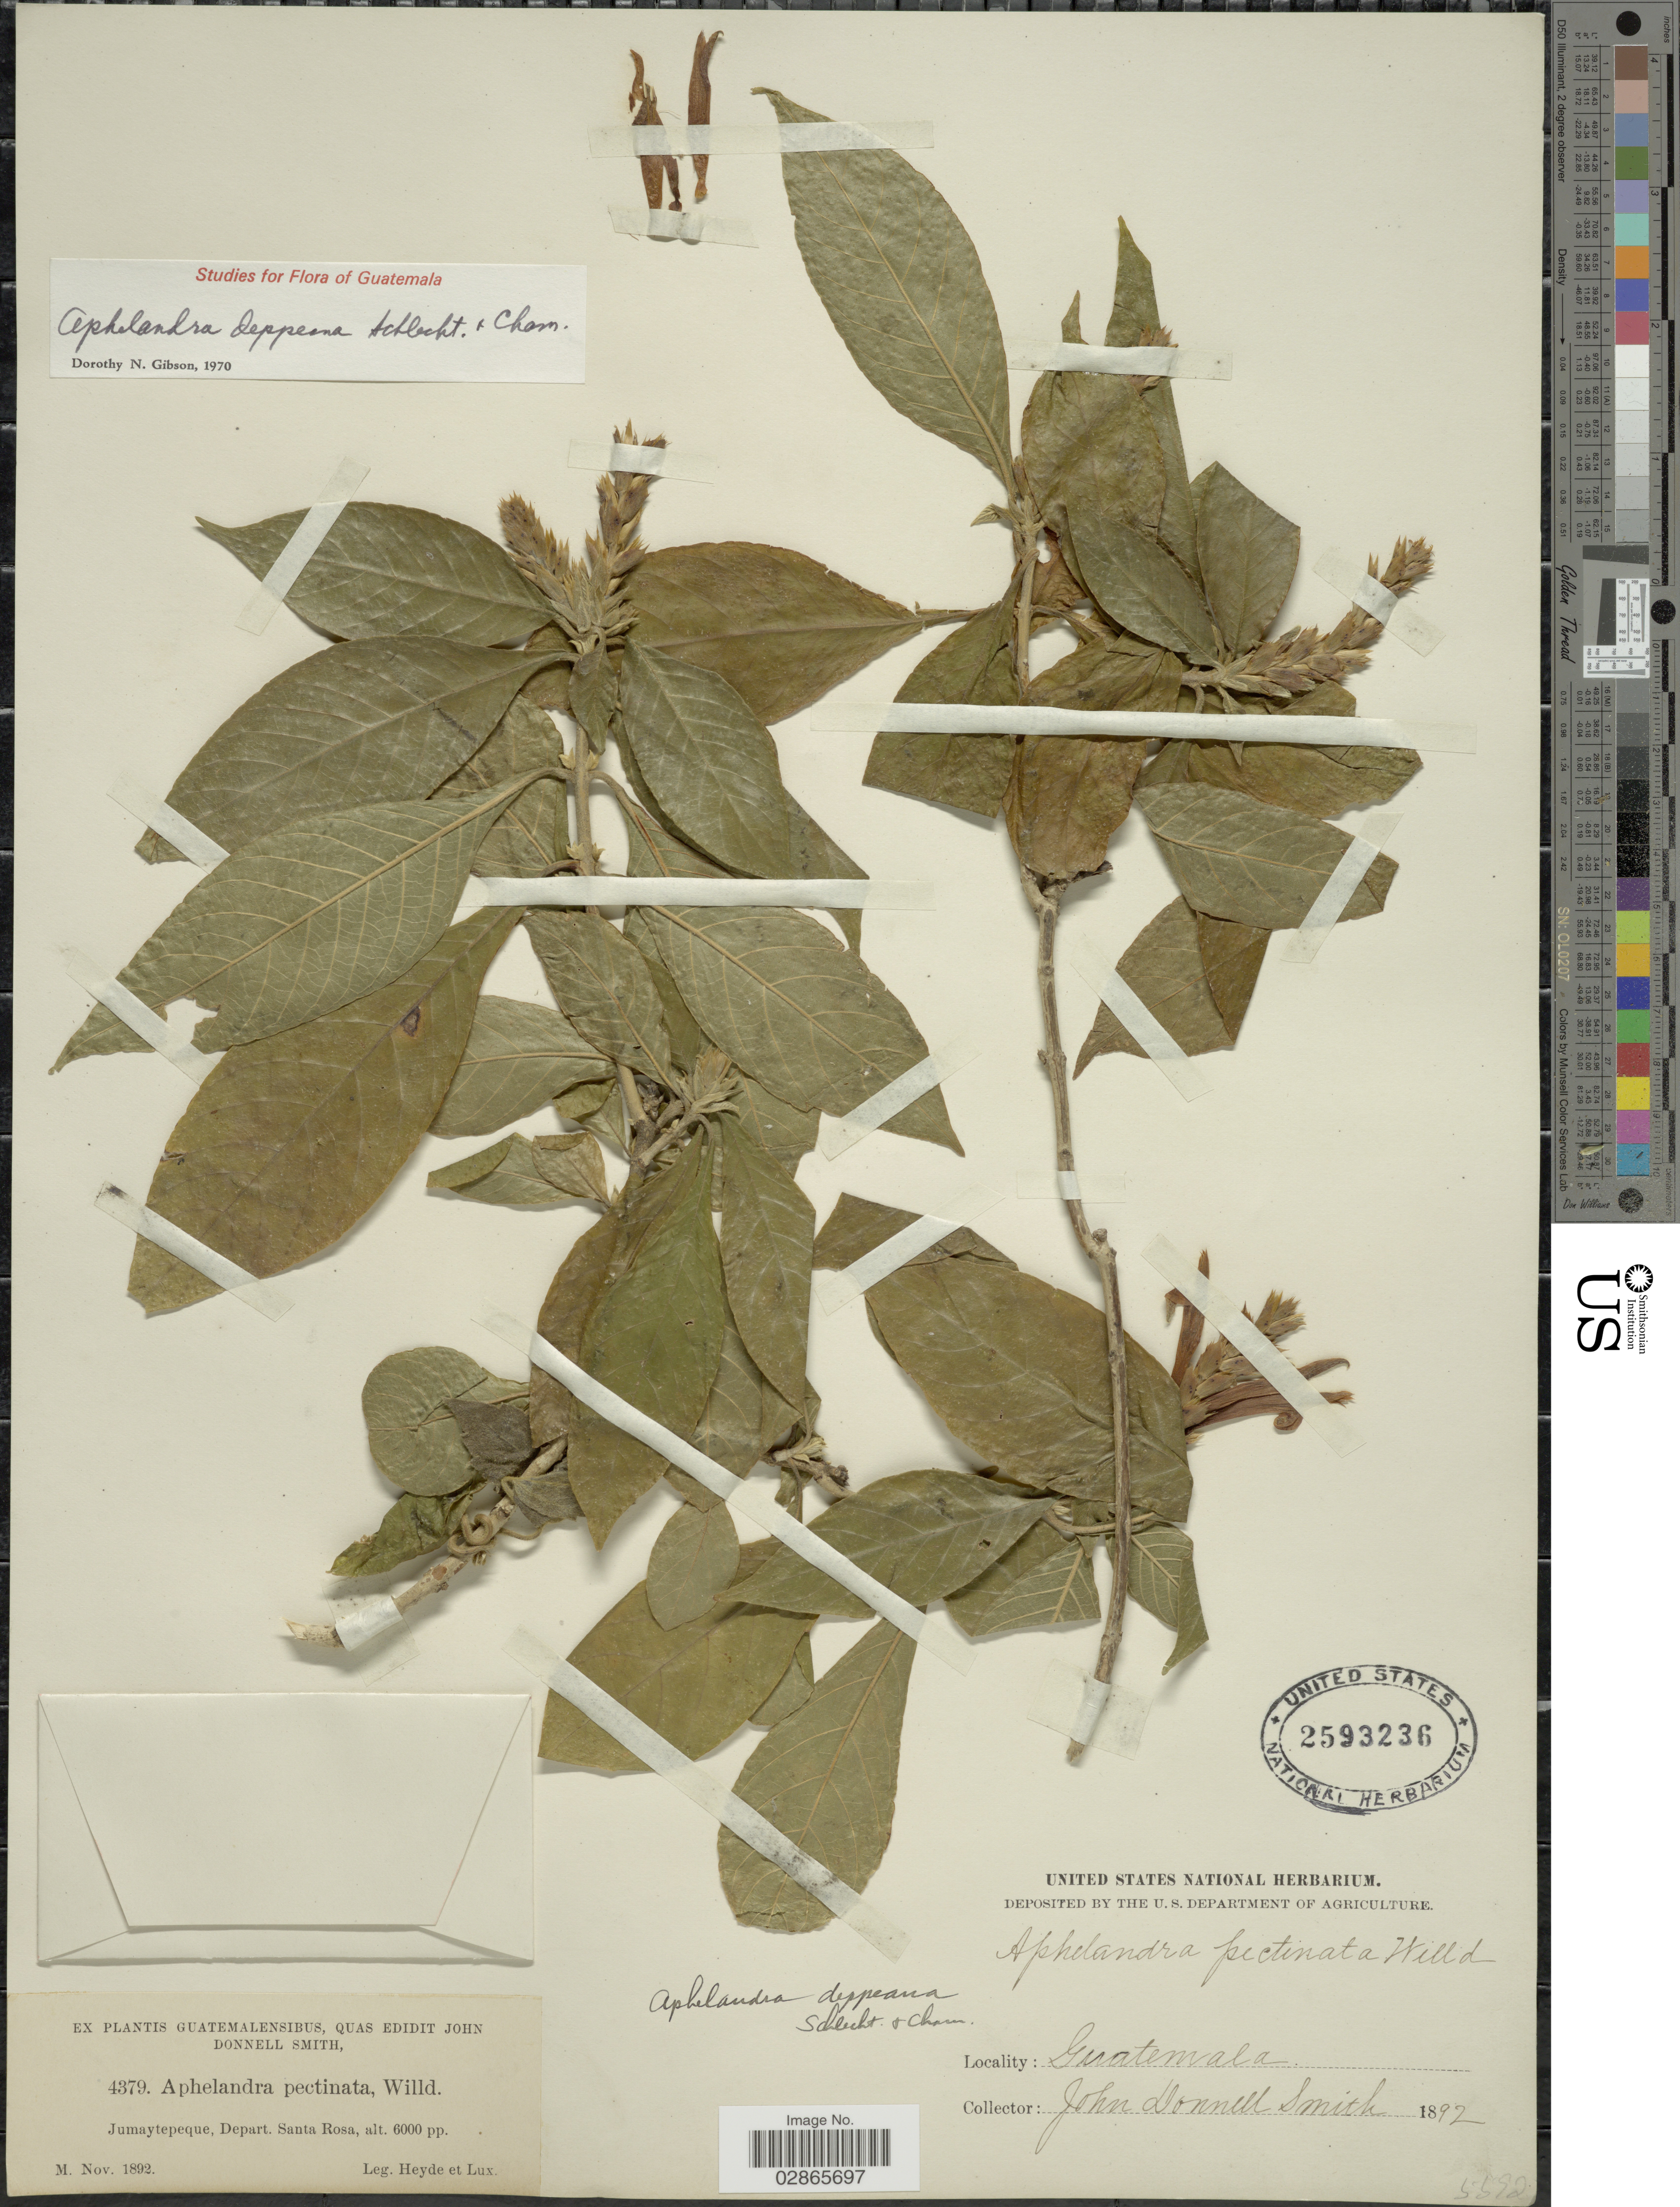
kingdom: Plantae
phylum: Tracheophyta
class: Magnoliopsida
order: Lamiales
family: Acanthaceae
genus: Aphelandra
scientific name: Aphelandra deppeana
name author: Schltdl. & Cham.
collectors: J. Donnell Smith, Heyde & Lux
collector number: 4379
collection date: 1892-11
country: Guatemala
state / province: Santa Rosa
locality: Jumaytepeque, Depart. Santa Rosa.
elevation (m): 1829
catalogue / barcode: US 2593236